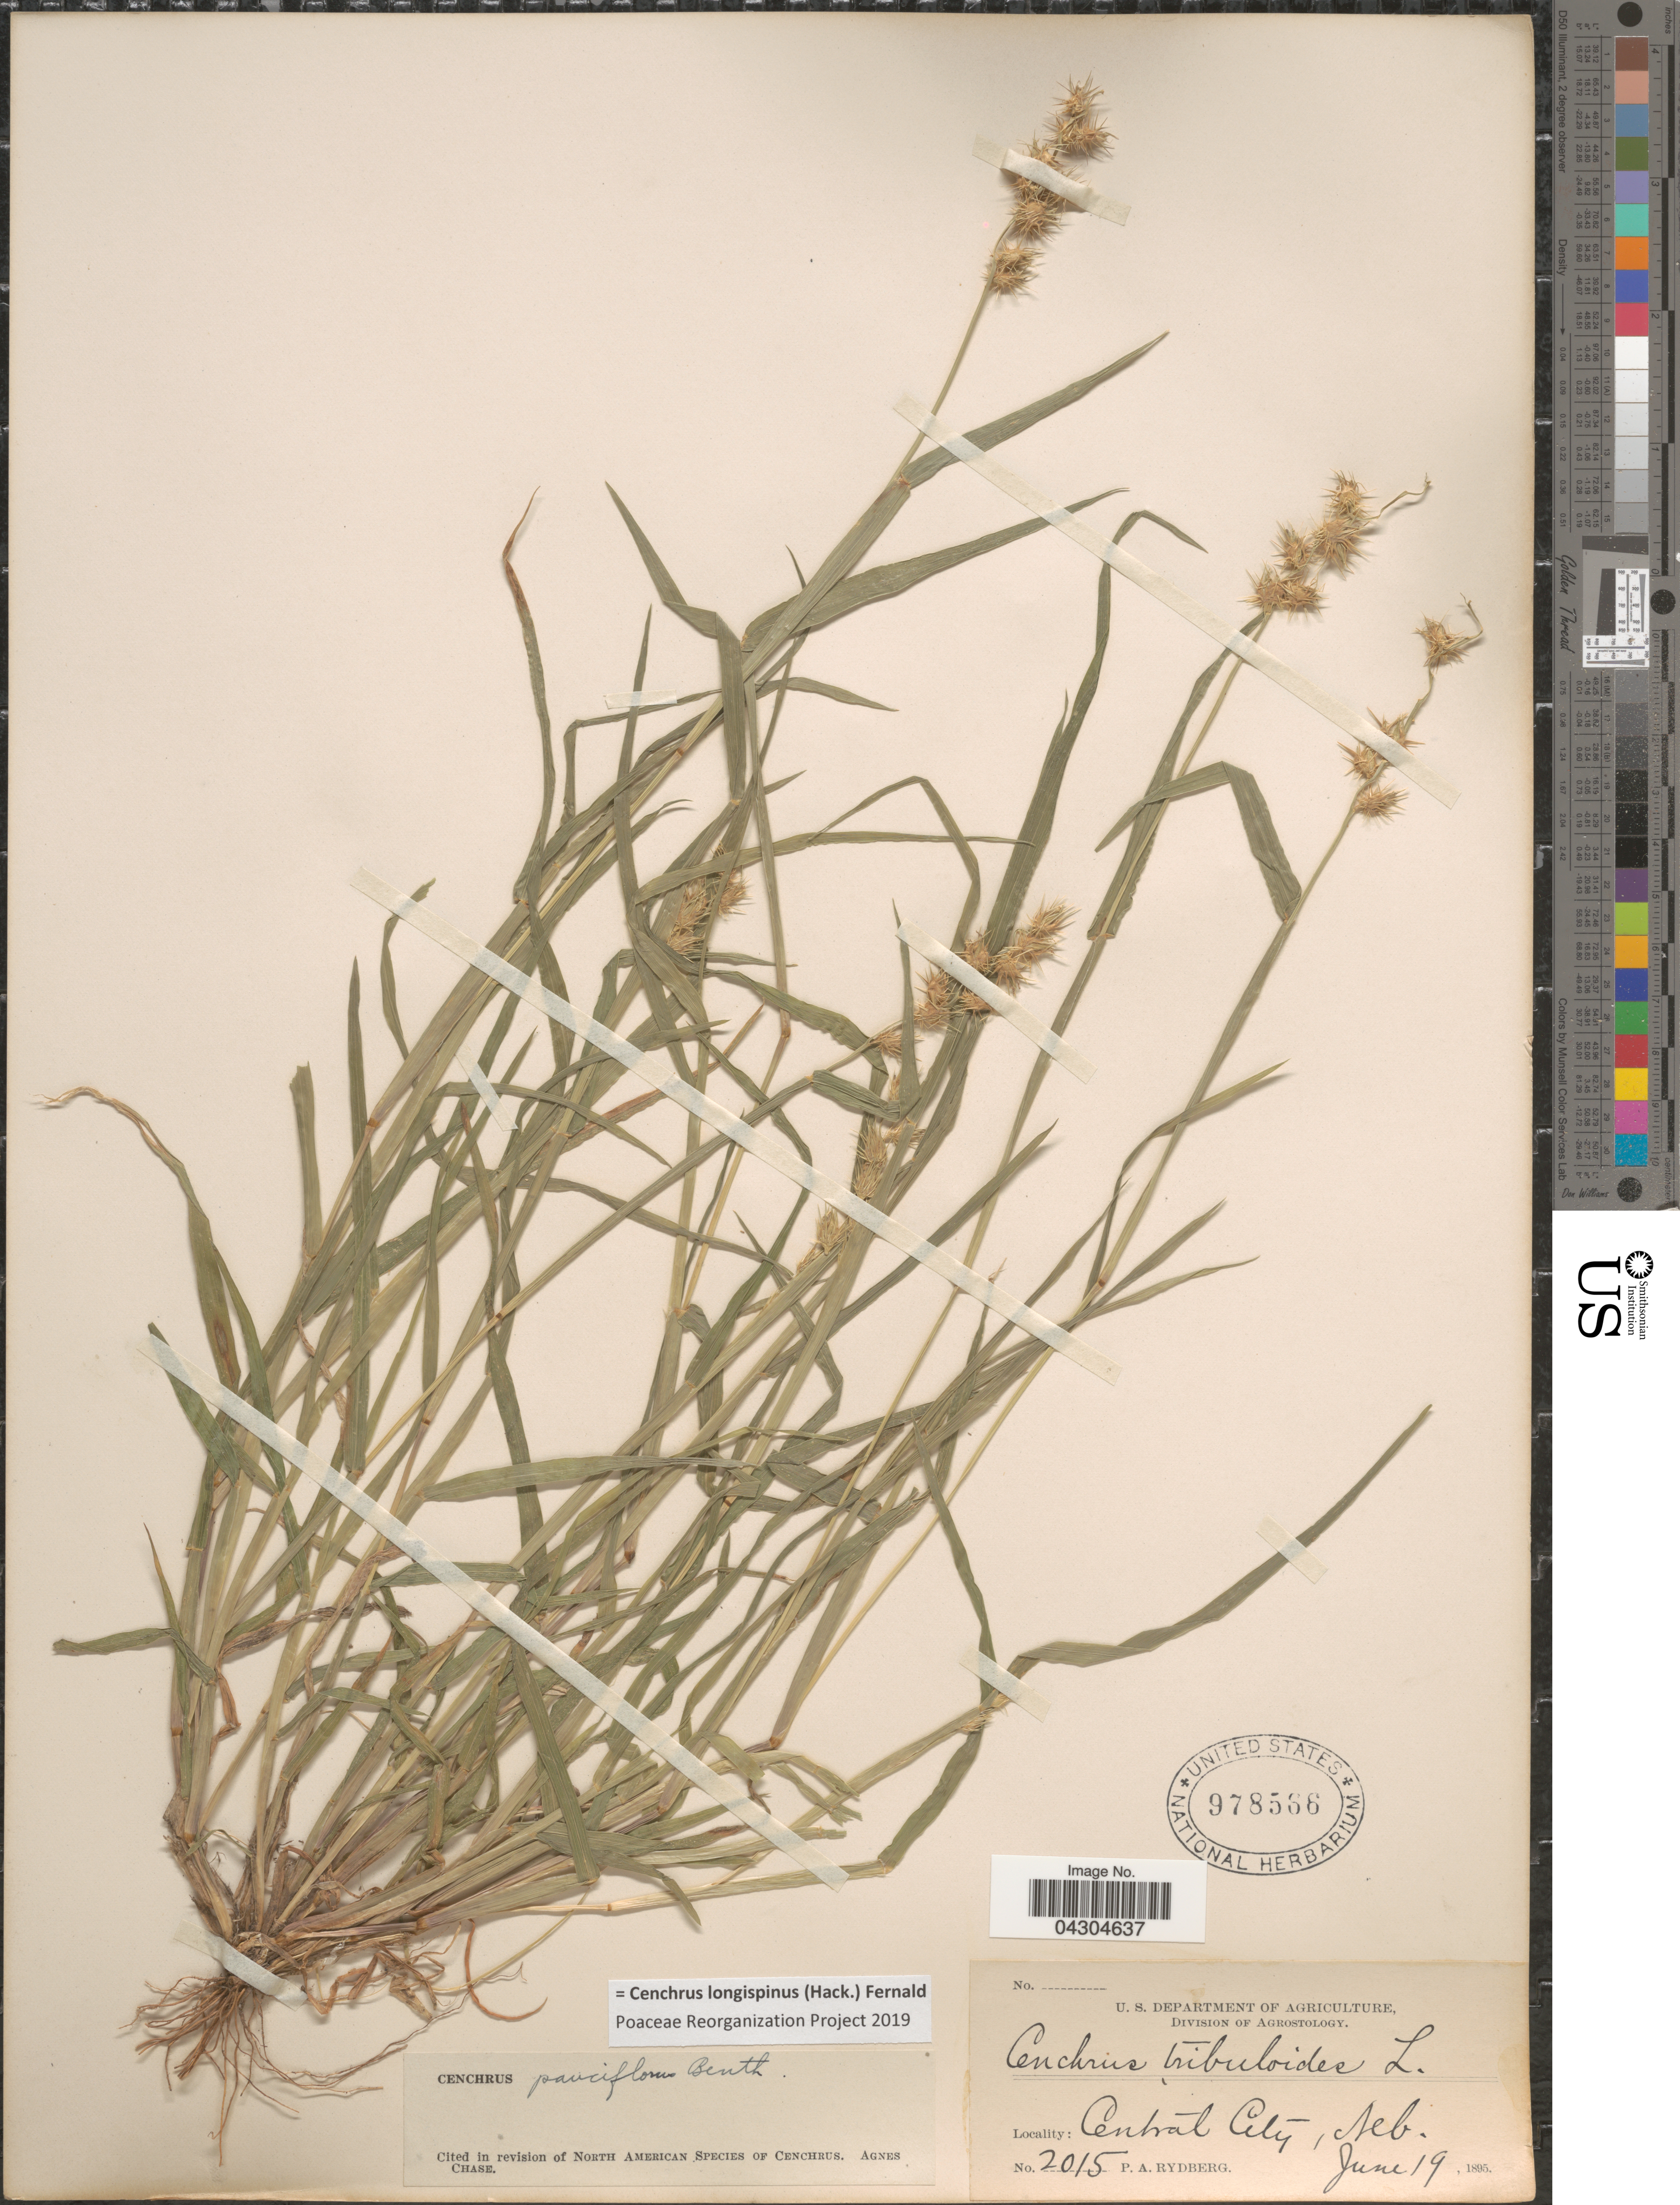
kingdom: Plantae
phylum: Tracheophyta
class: Liliopsida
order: Poales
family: Poaceae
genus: Cenchrus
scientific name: Cenchrus longispinus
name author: (Hack.) Fernald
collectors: P. A. Rydberg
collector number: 2015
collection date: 1895-06-19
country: United States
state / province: Nebraska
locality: Central City.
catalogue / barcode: US 978566